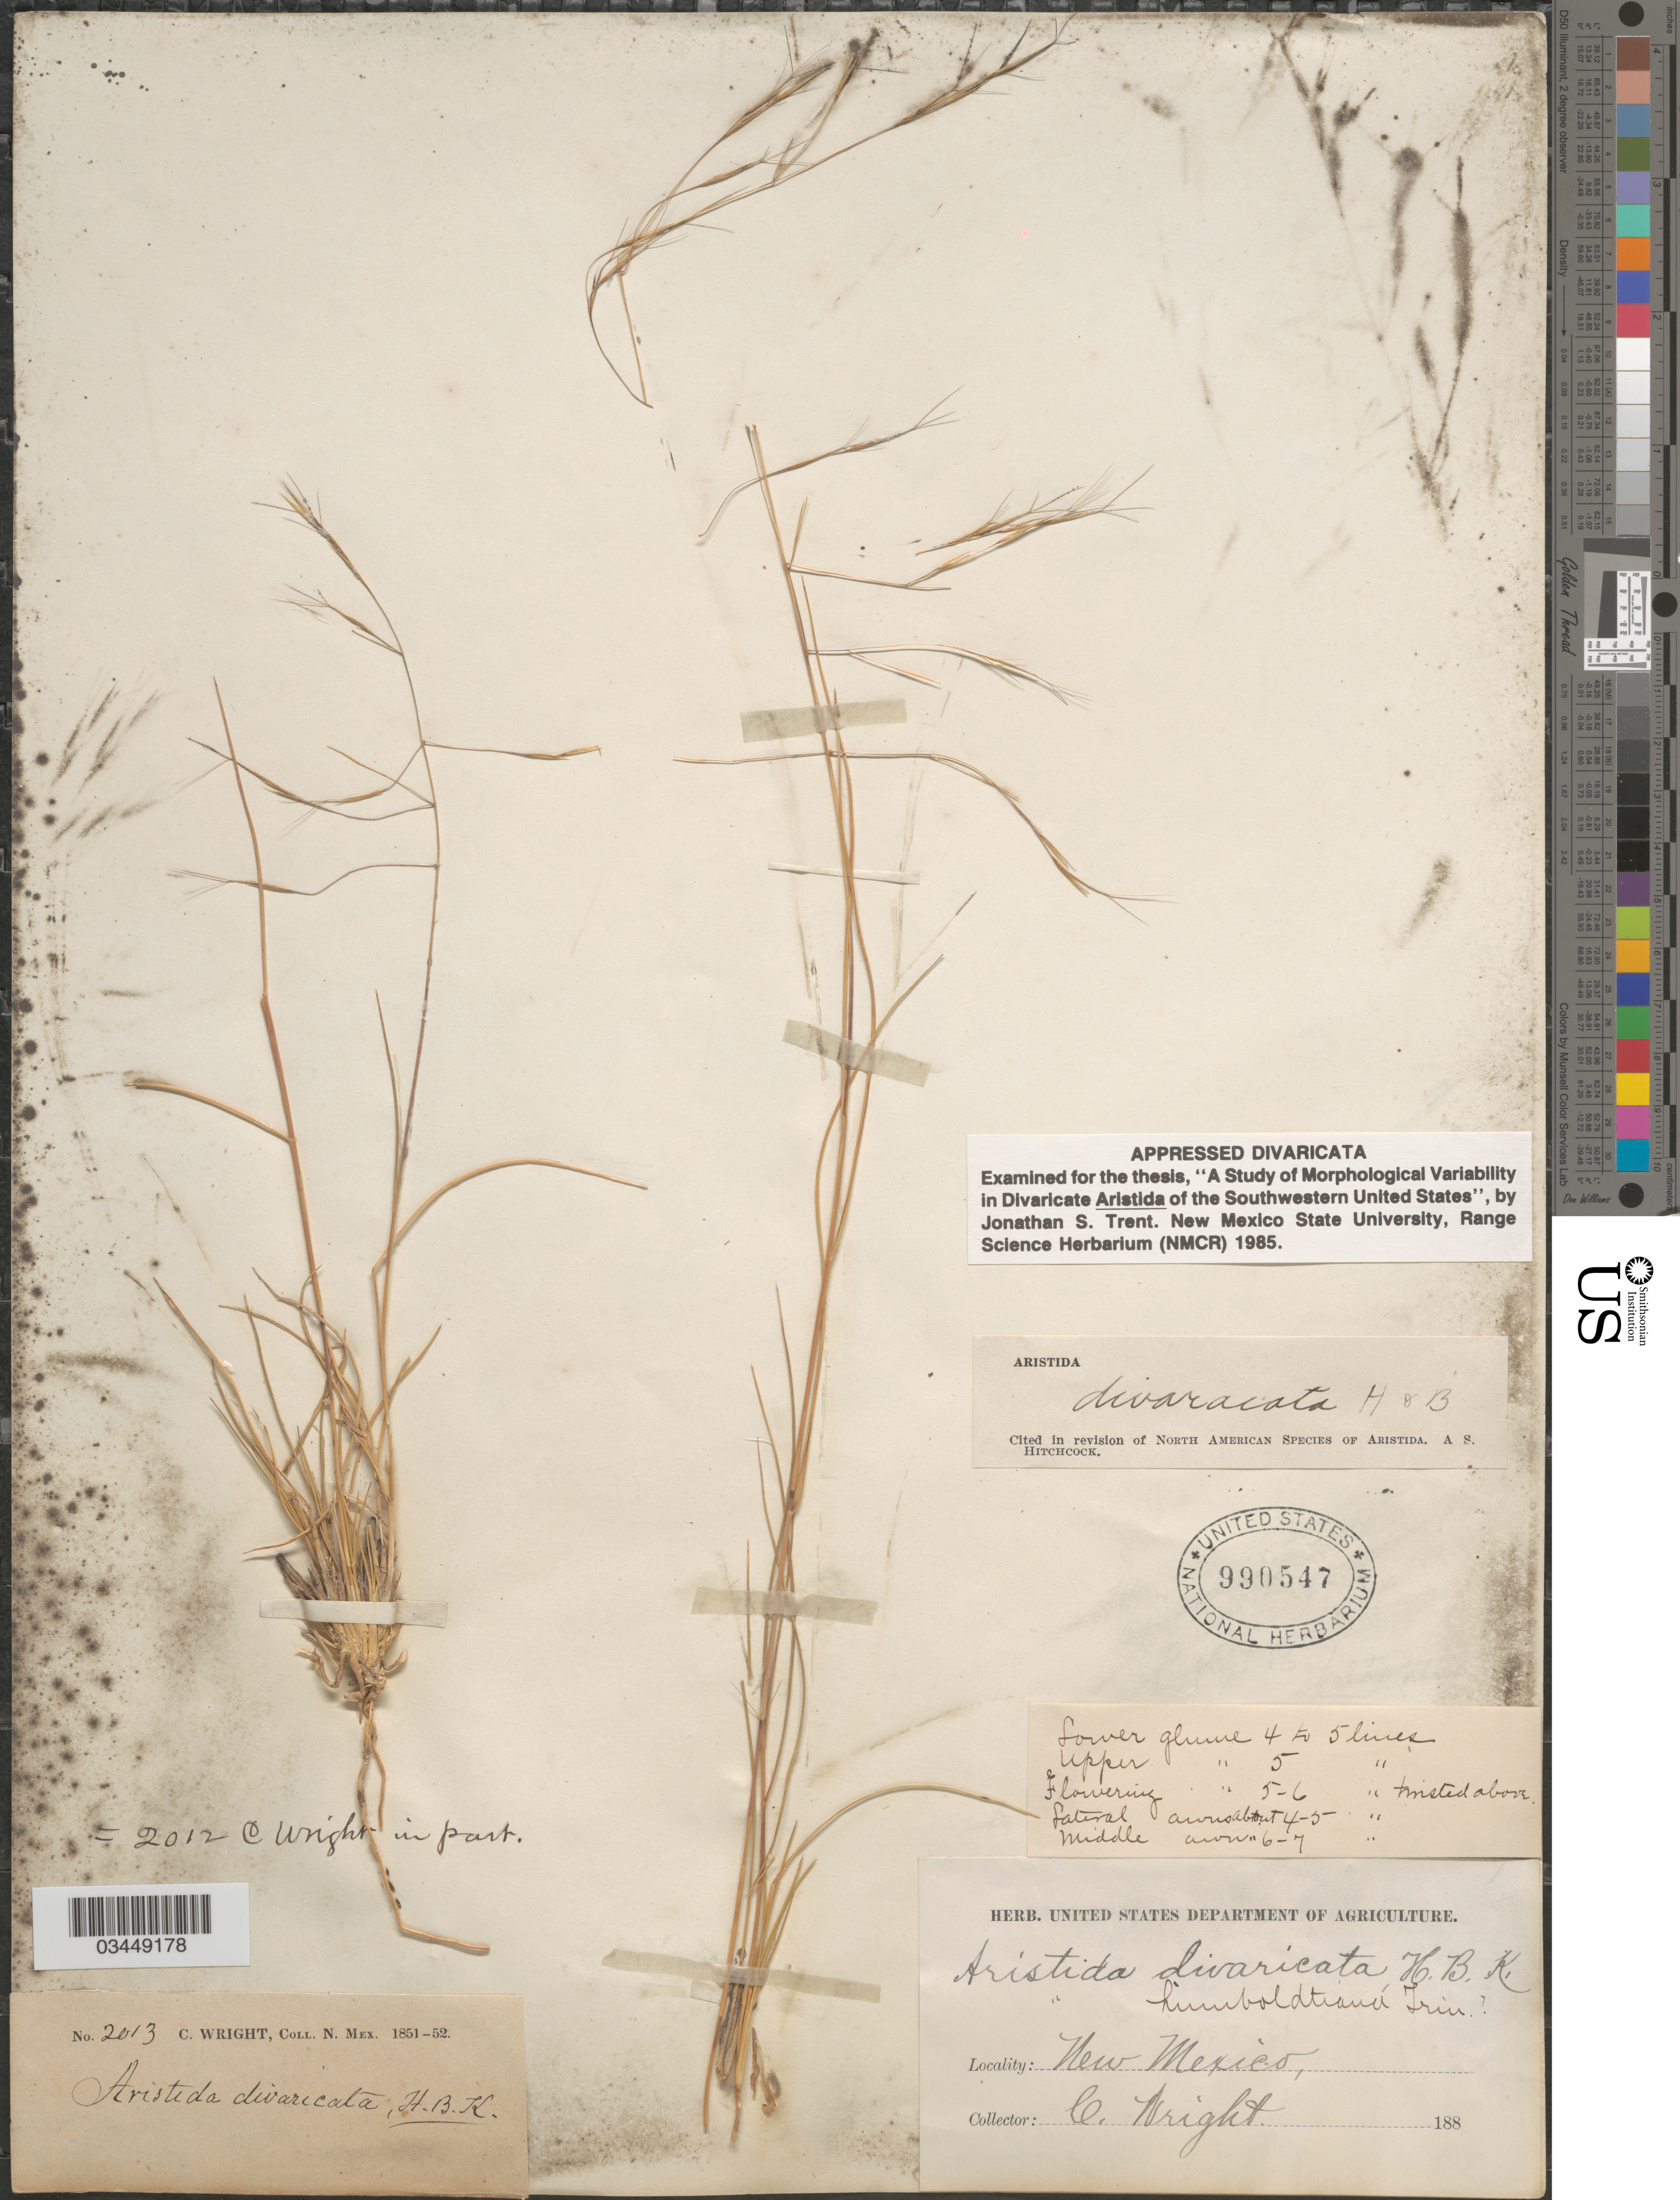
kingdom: Plantae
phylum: Tracheophyta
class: Liliopsida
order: Poales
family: Poaceae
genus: Aristida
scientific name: Aristida divaricata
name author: Humb. & Bonpl. ex Willd.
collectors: C. Wright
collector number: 2013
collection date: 1851/1852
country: United States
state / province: New Mexico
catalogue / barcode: US 990547